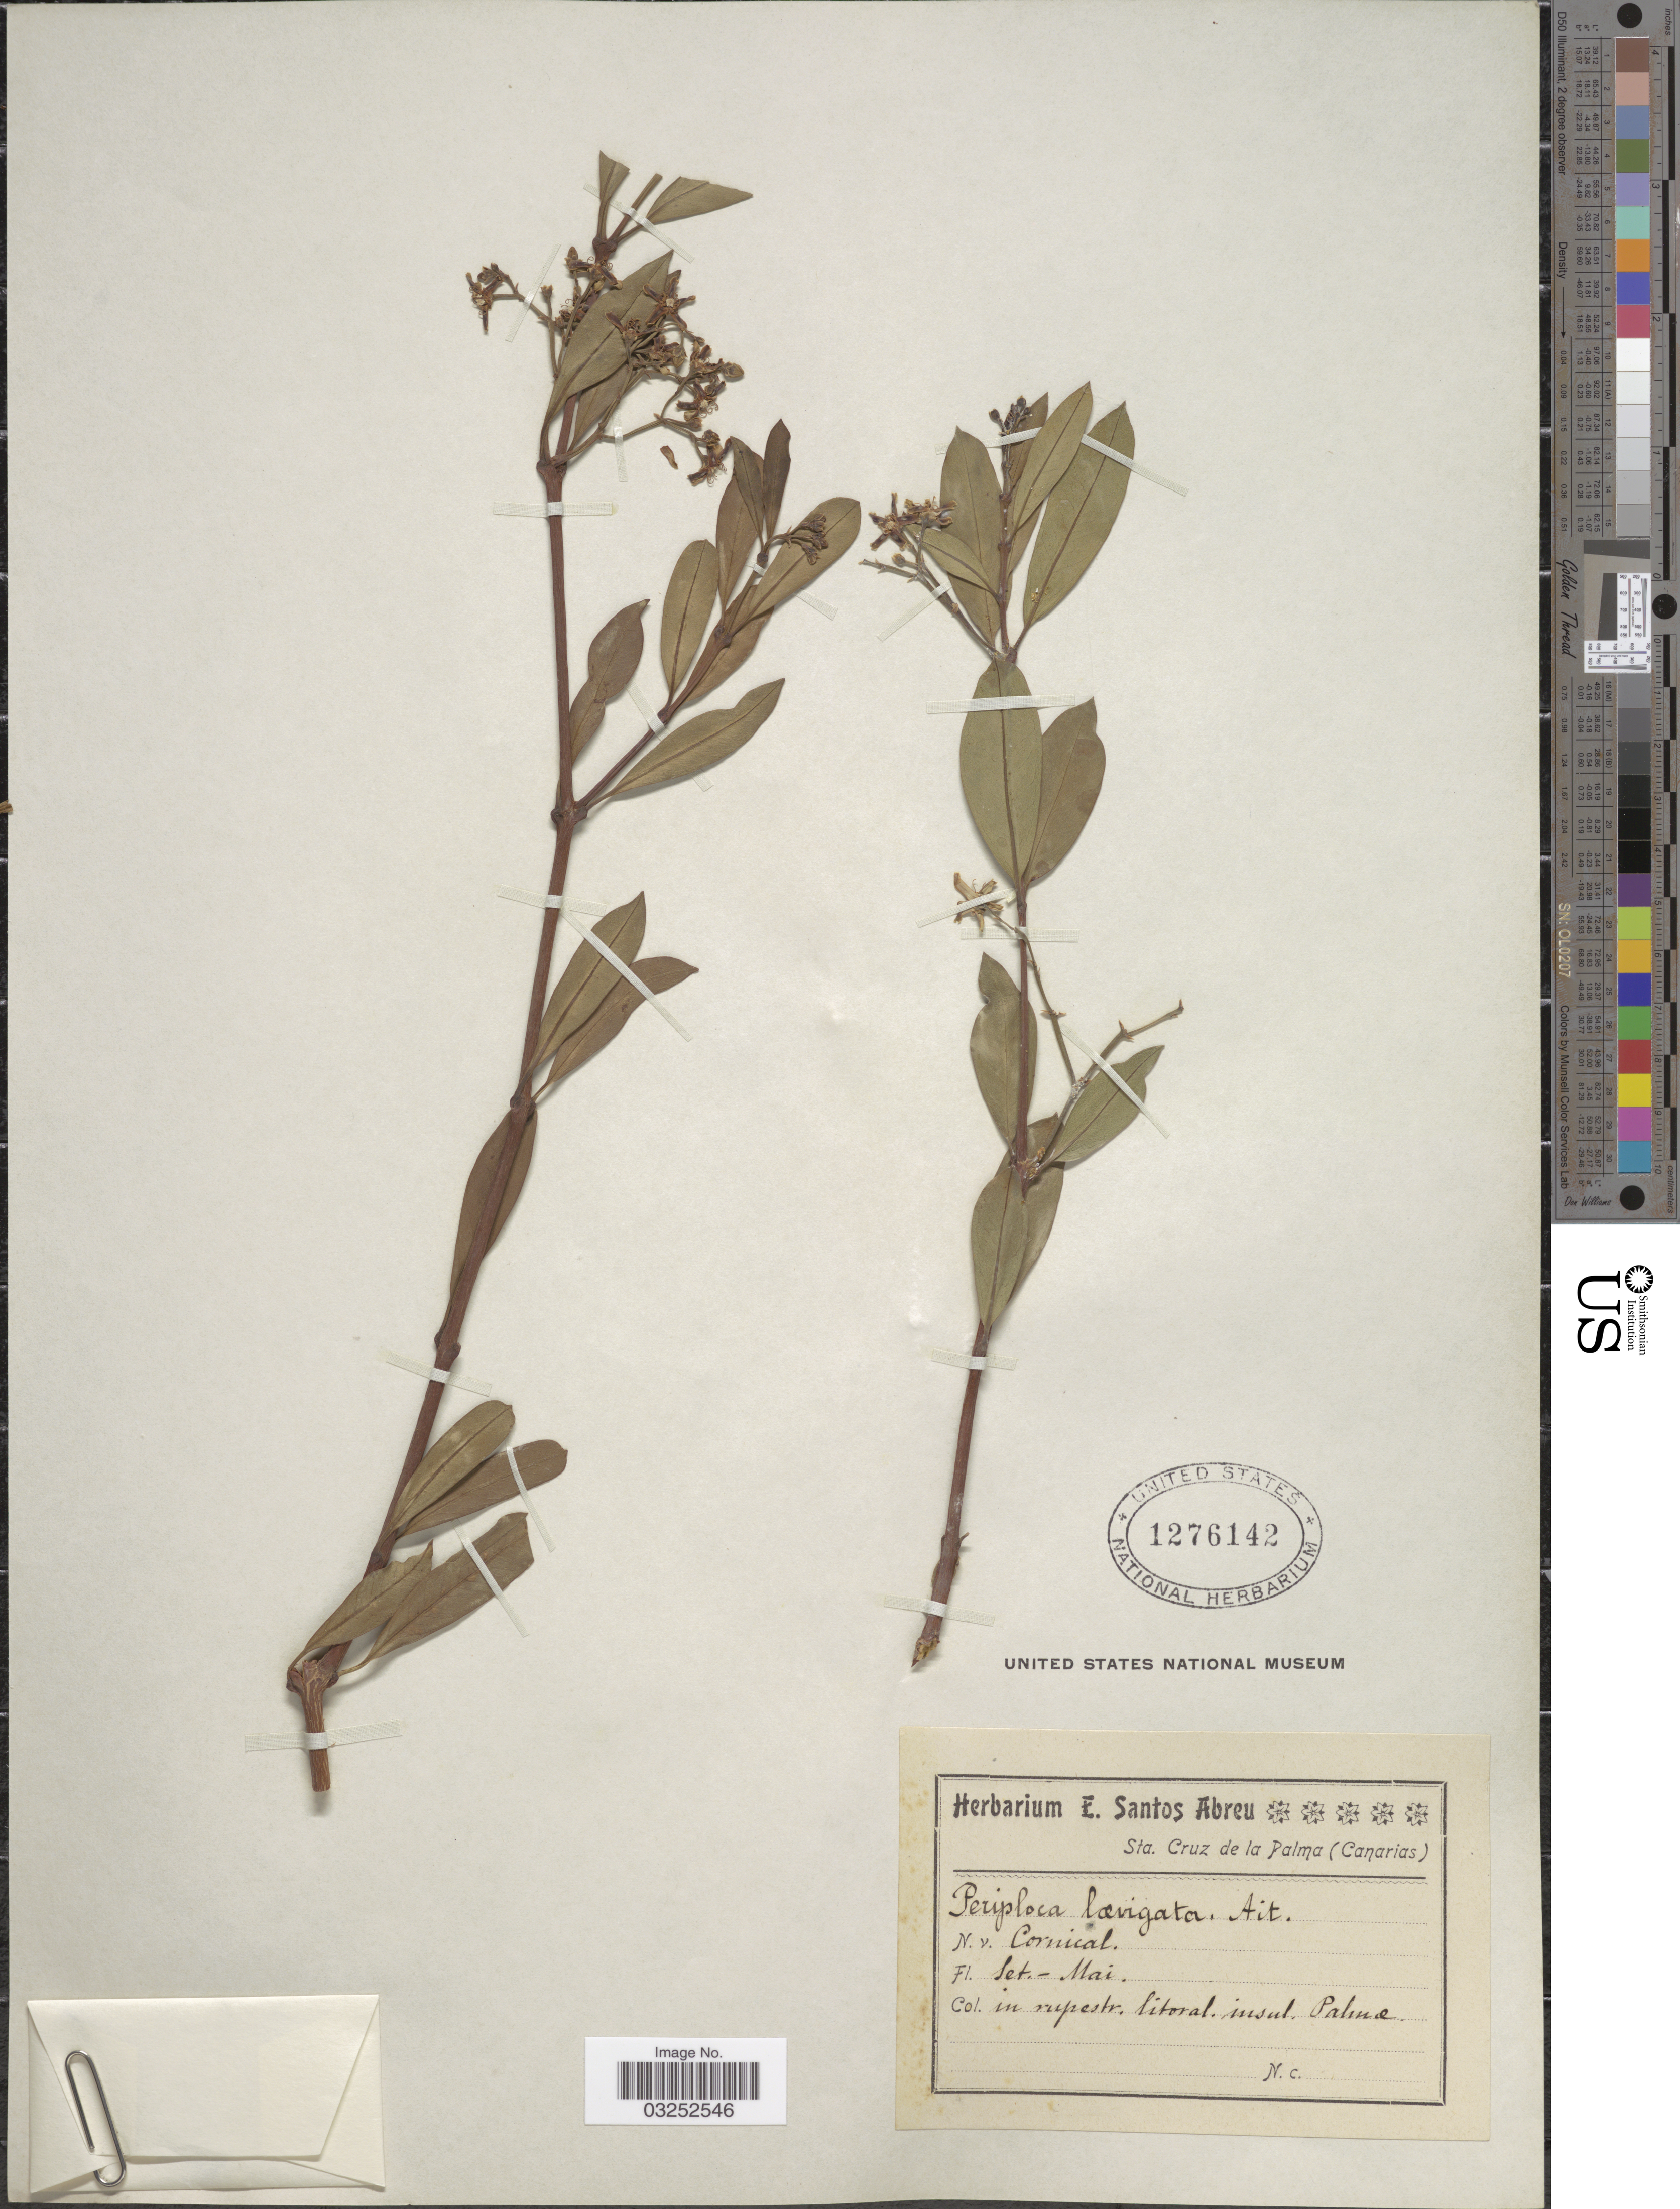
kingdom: Plantae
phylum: Tracheophyta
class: Magnoliopsida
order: Gentianales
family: Apocynaceae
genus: Periploca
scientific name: Periploca laevigata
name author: Aiton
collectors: Ex herb. E. Santos Abreu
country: Spain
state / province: Canarias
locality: In rupestr. litoral. insul. Palma.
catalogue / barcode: US 1276142